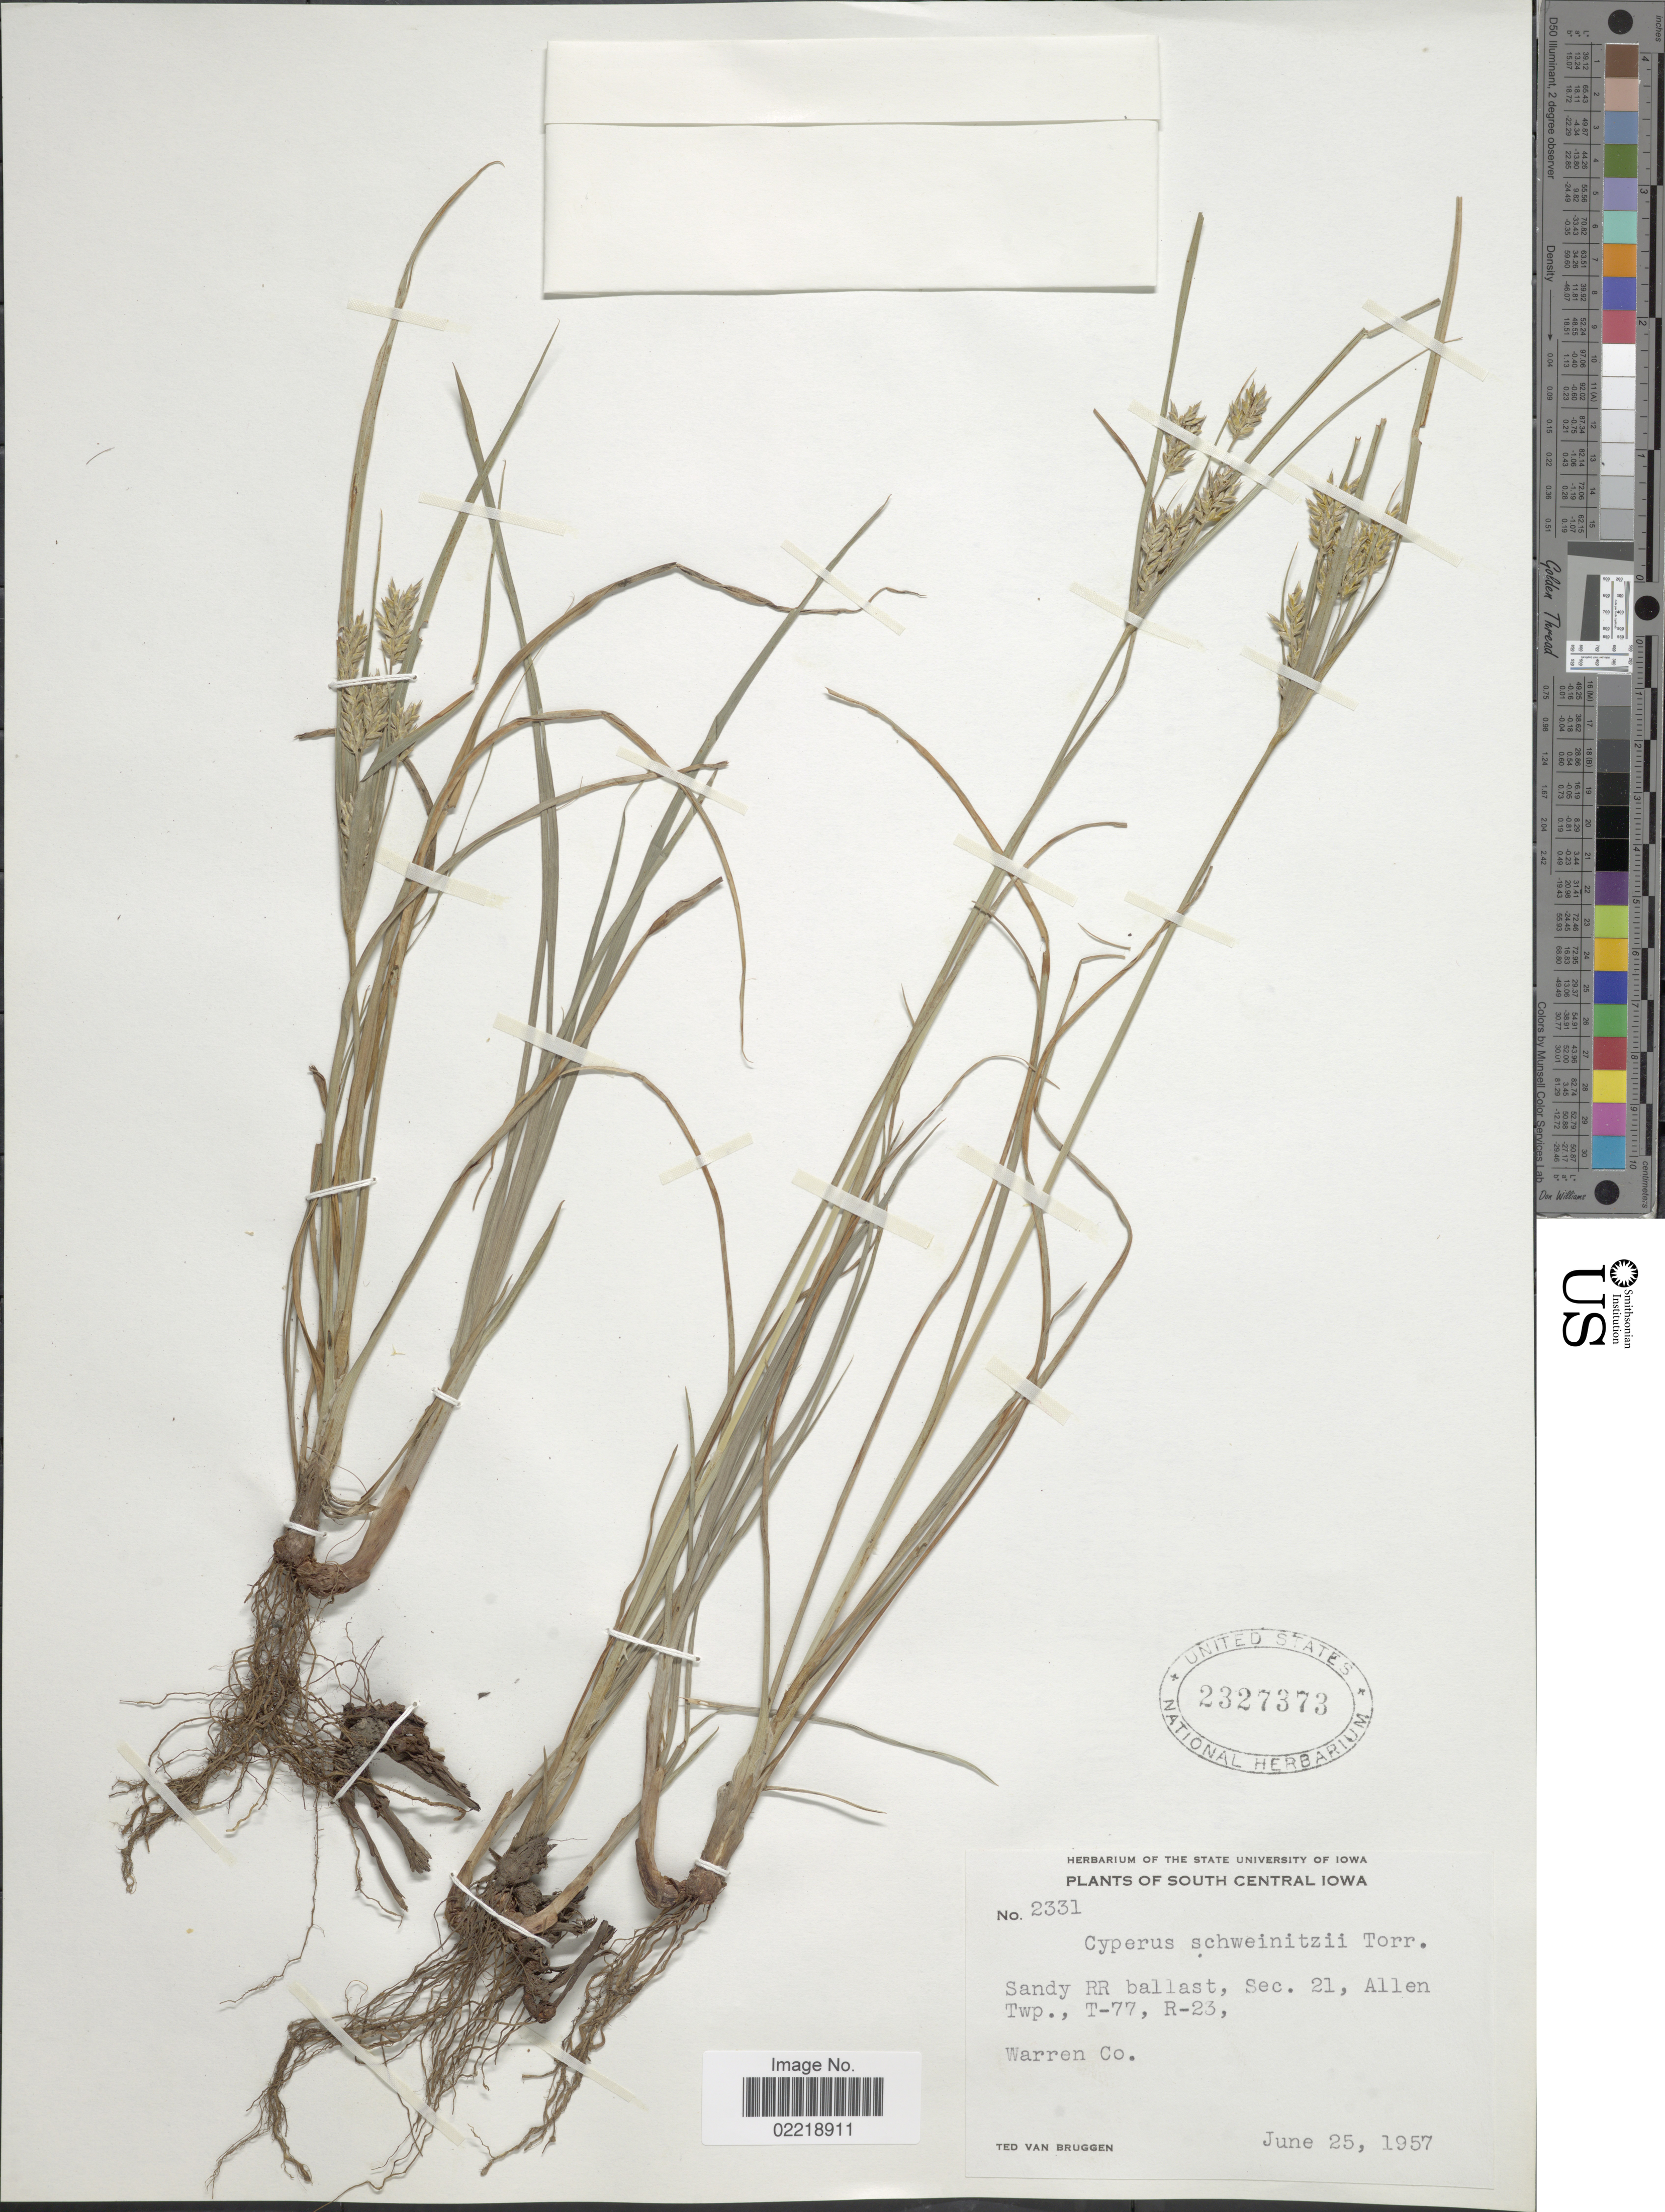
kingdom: Plantae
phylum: Tracheophyta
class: Liliopsida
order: Poales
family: Cyperaceae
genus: Cyperus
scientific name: Cyperus schweinitzii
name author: Torr.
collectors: T. van Bruggen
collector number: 2331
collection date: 1957-06-25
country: United States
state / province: Iowa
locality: South Central Iowa, Sandy RR ballast, Sec. 21, Allen Twp., T-77, R-23, Warren Co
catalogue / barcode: US 2327373